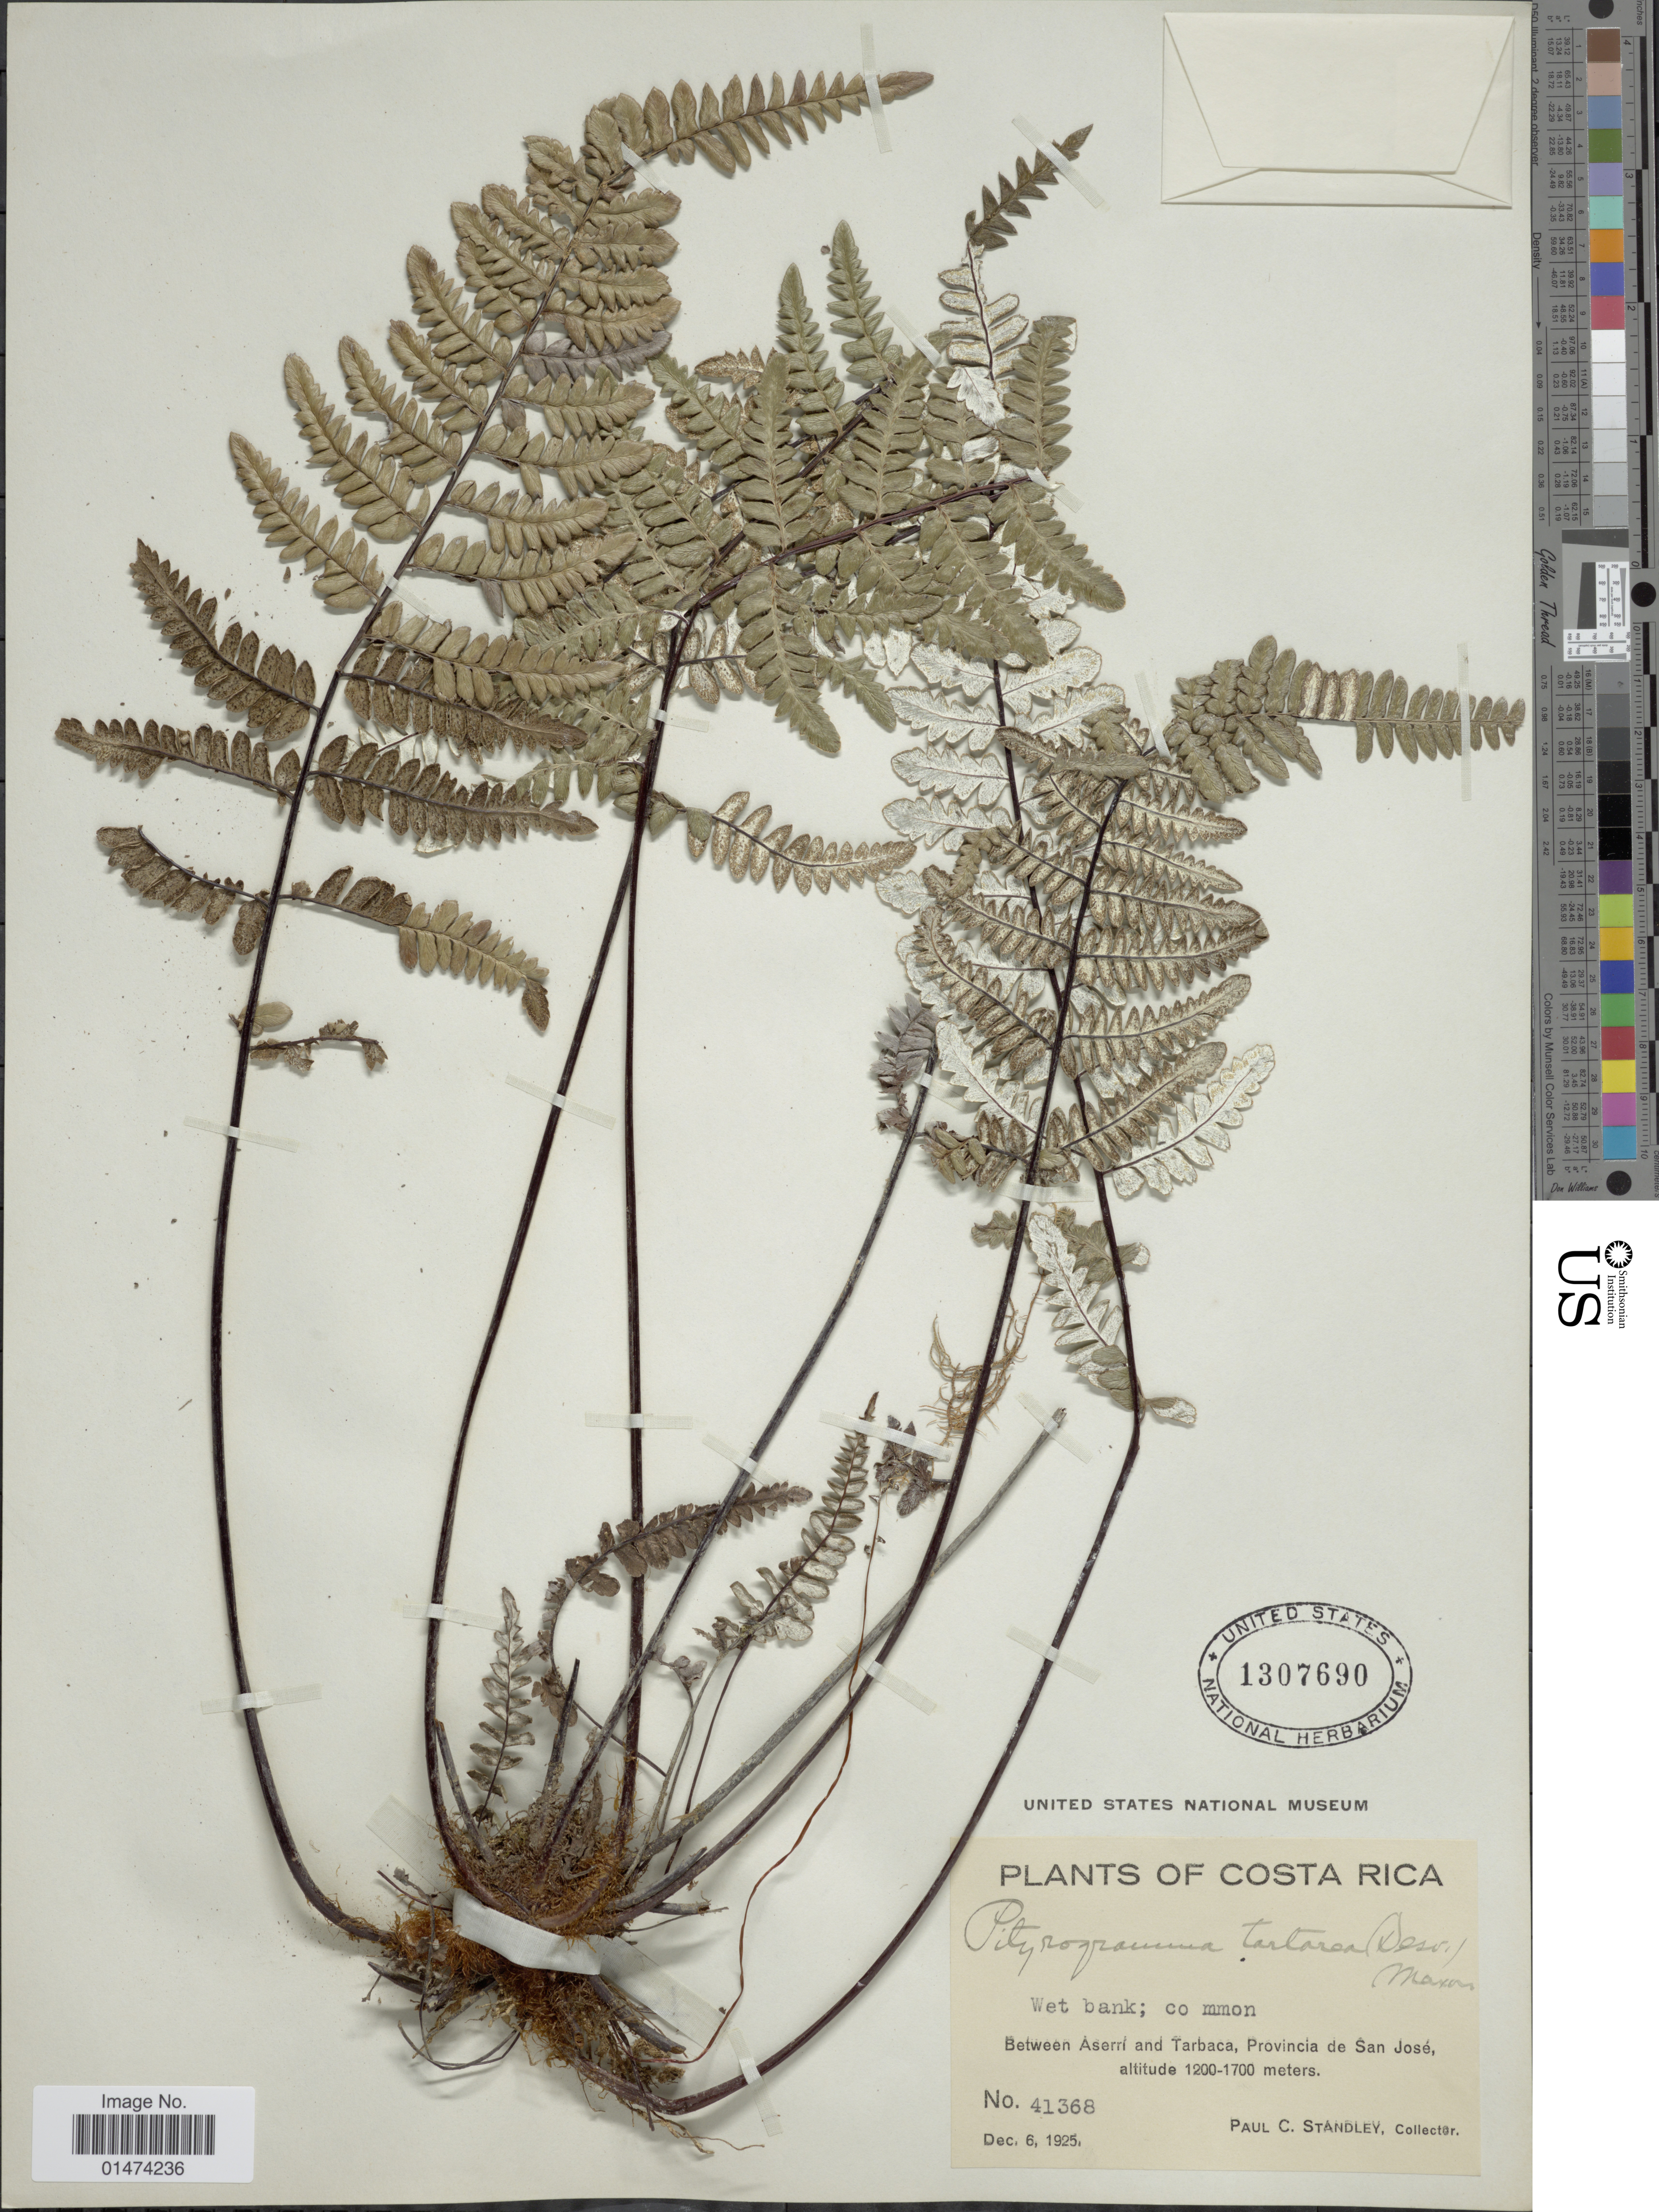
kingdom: Plantae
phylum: Tracheophyta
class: Polypodiopsida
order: Polypodiales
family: Pteridaceae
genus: Pityrogramma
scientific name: Pityrogramma tartarea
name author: (Cav.) Maxon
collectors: P. C. Standley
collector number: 41368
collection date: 1925-12-06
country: Costa Rica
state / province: San José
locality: Between Aserri and Tarbacca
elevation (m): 1200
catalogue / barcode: US 1307690